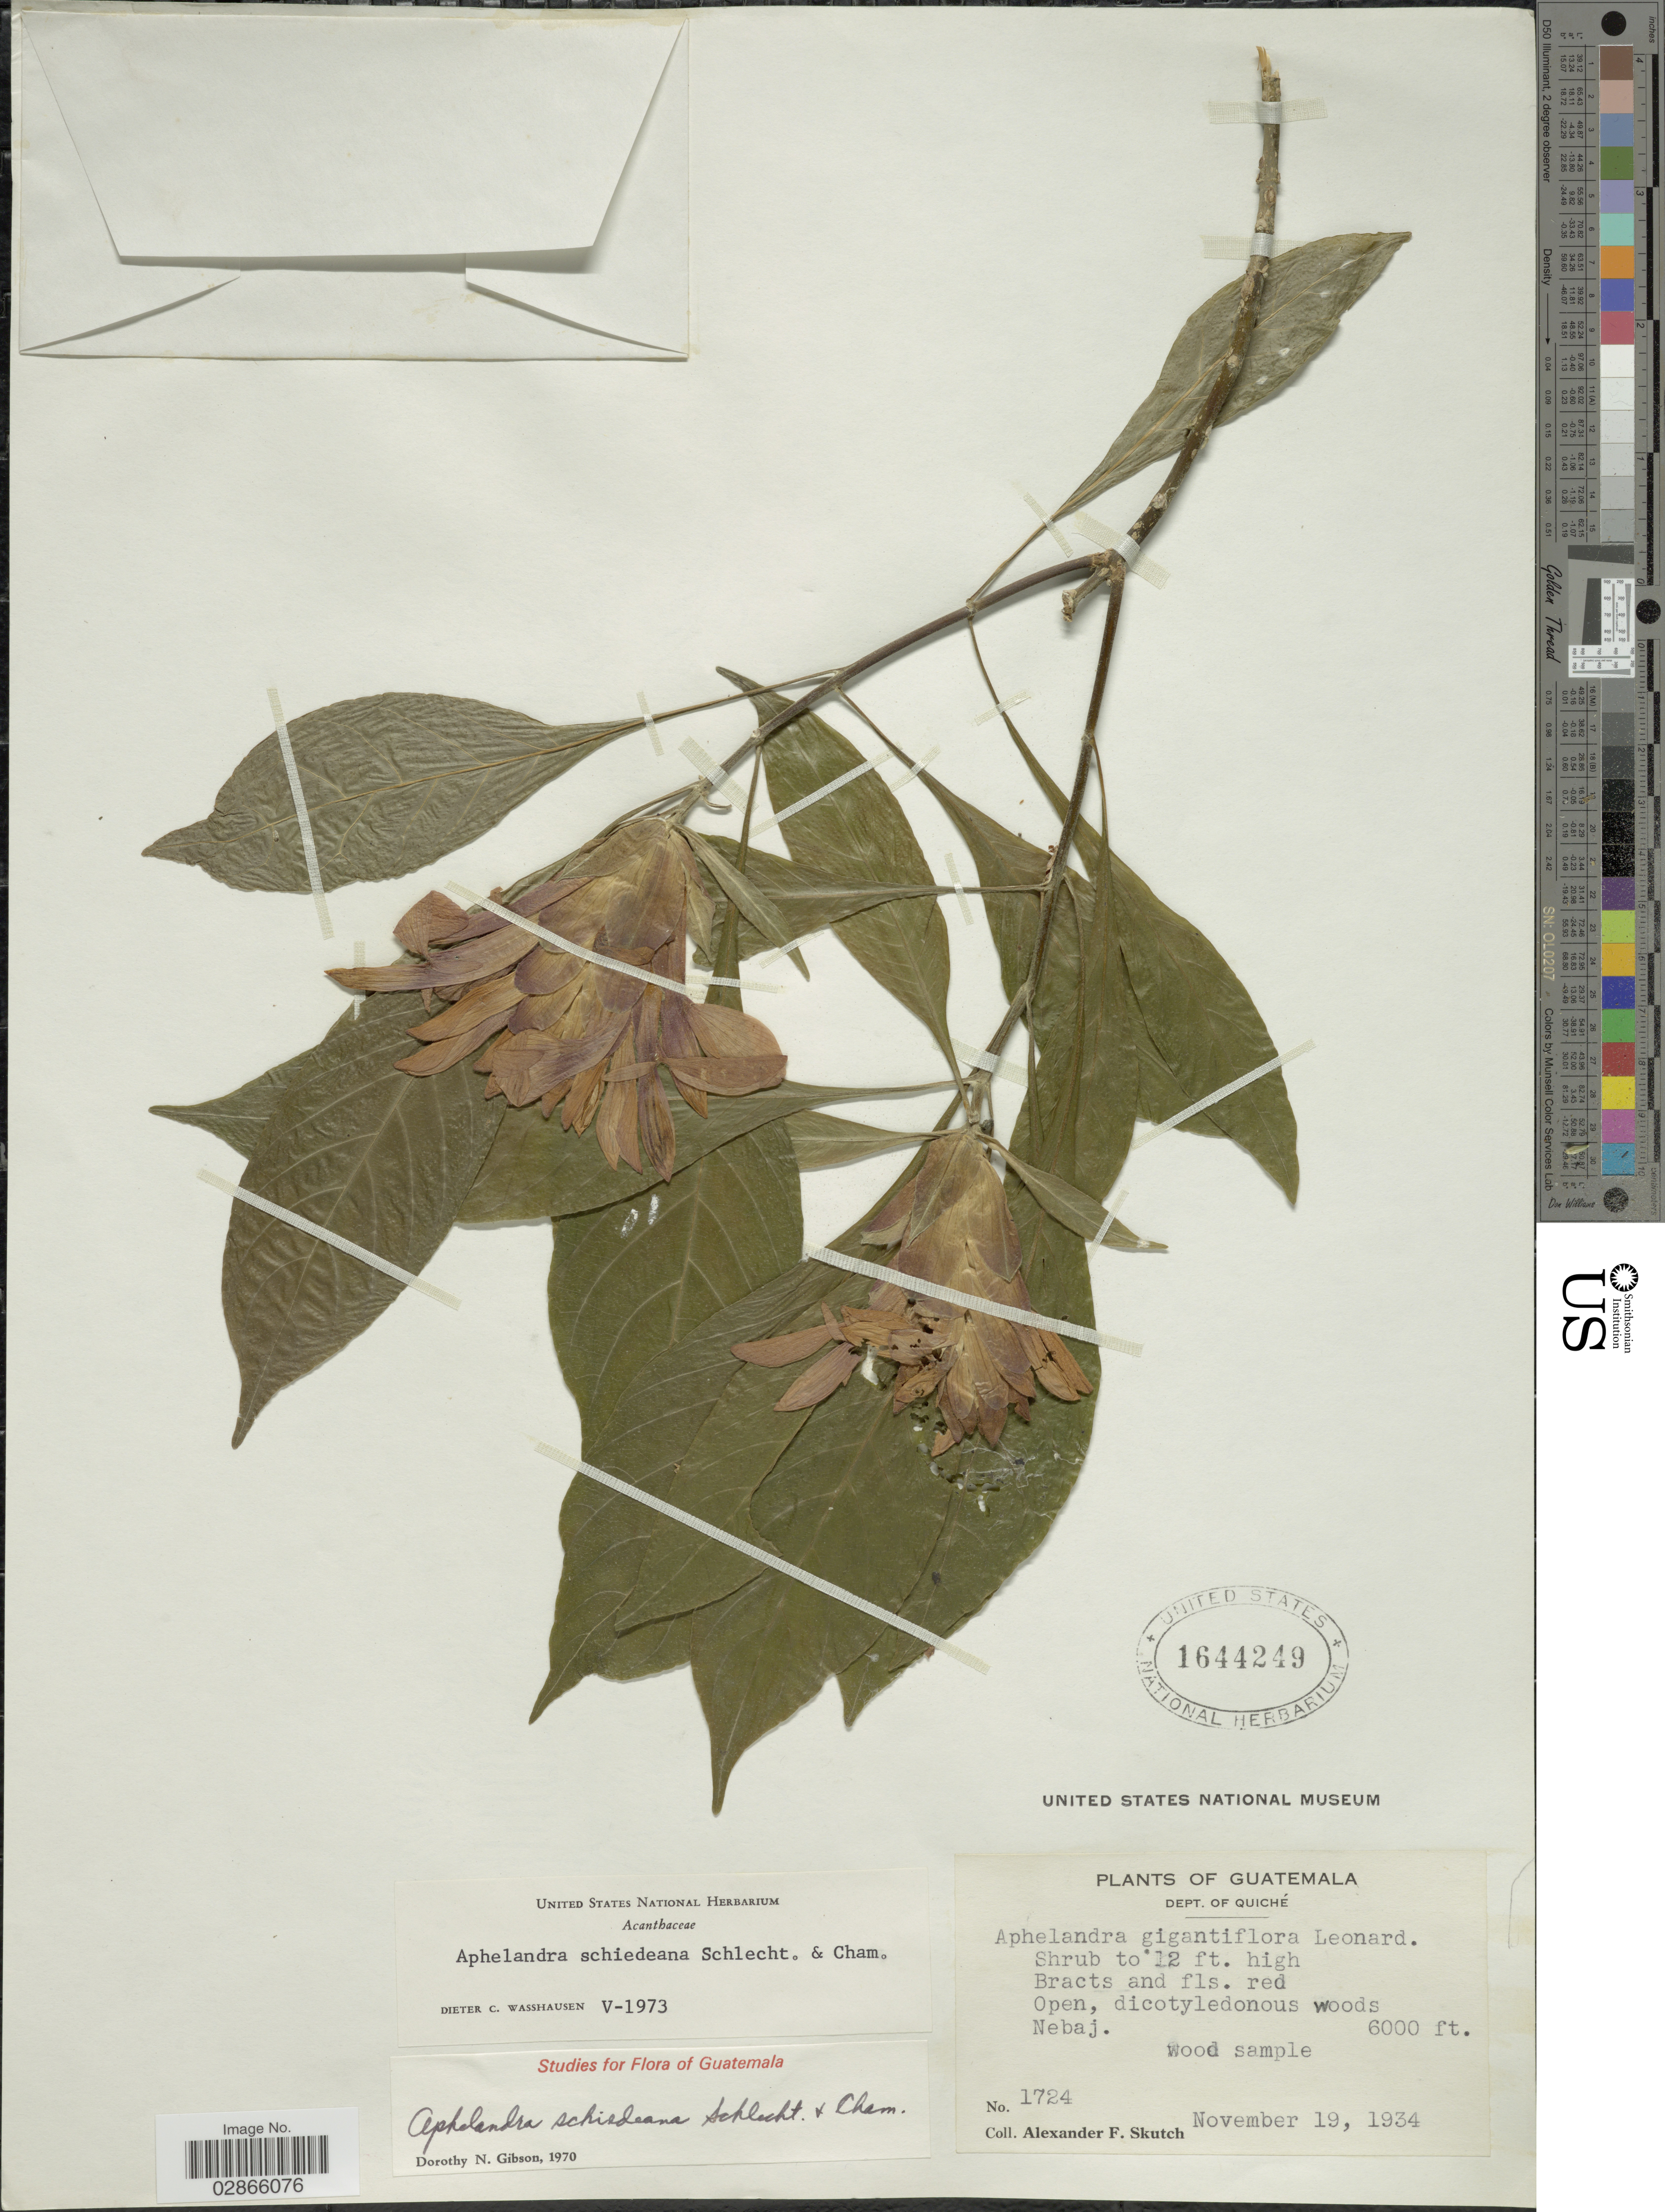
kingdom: Plantae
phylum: Tracheophyta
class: Magnoliopsida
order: Lamiales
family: Acanthaceae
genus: Aphelandra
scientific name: Aphelandra schiedeana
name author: Schltdl. & Cham.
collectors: A. F. Skutch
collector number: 1724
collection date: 1934-11-19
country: Guatemala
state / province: El Quiché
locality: Dept. of Quiché. Nebaj.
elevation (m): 1829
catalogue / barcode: US 1644249